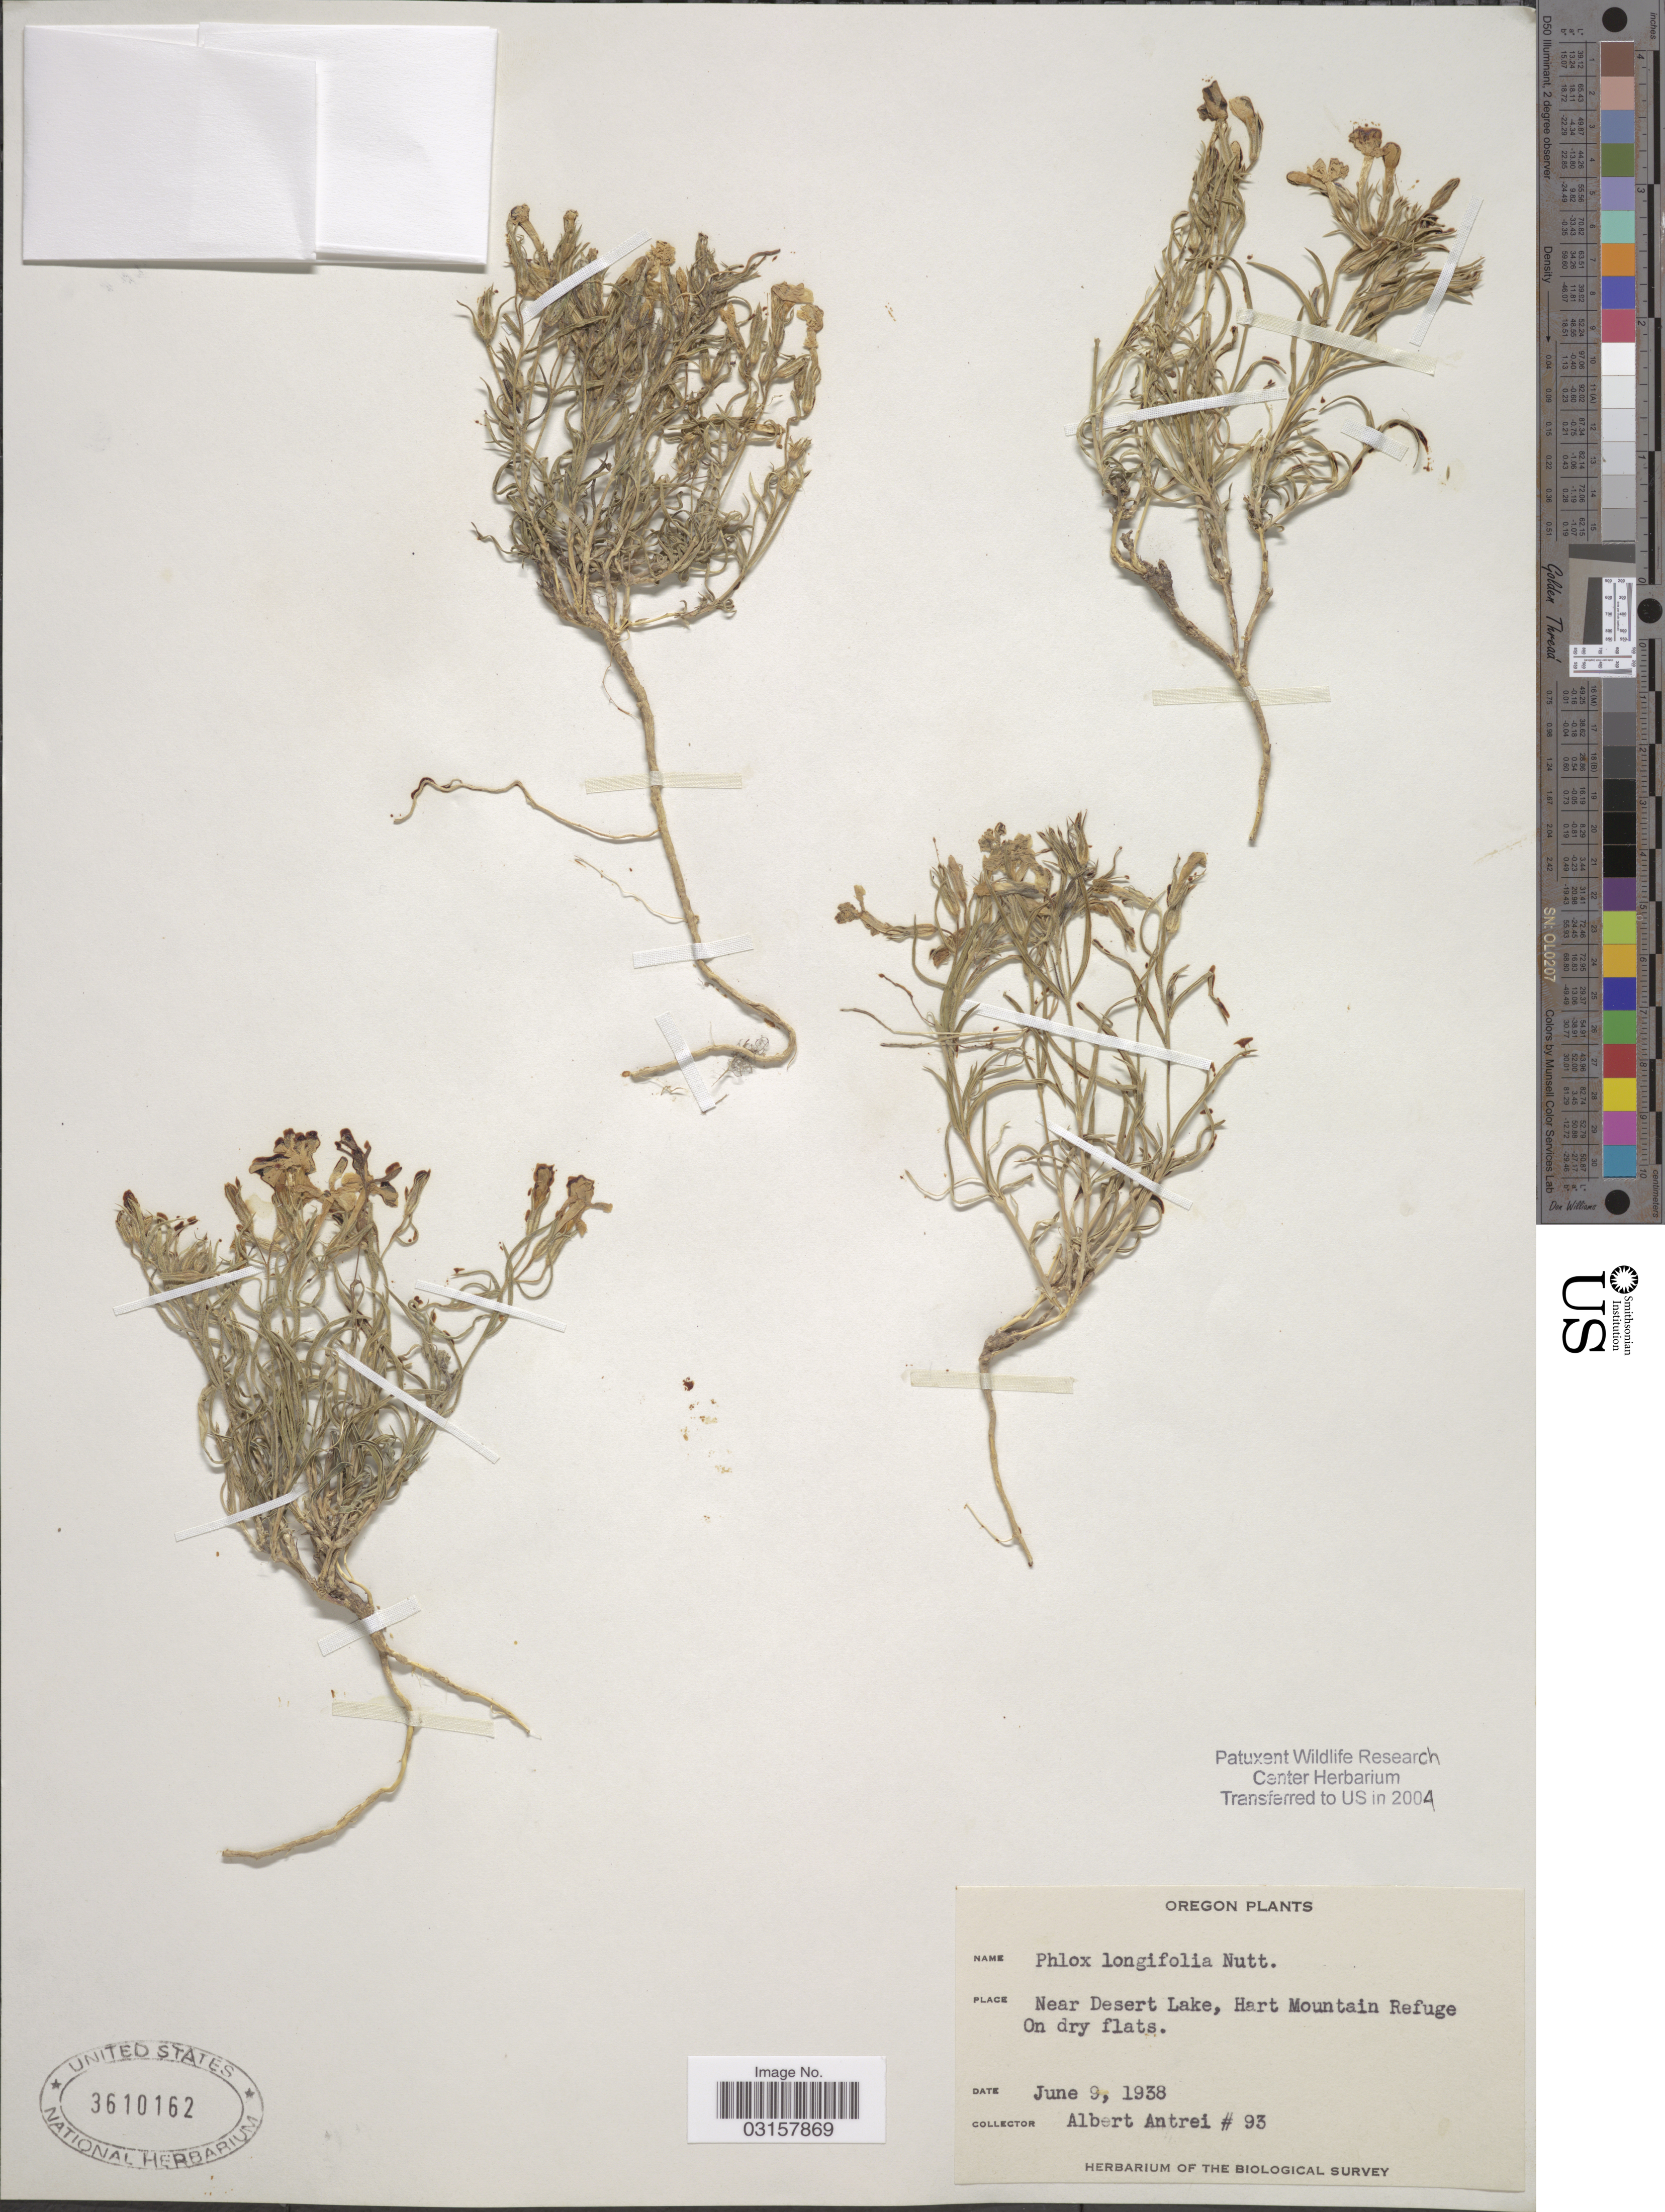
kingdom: Plantae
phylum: Tracheophyta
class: Magnoliopsida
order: Ericales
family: Polemoniaceae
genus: Phlox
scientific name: Phlox longifolia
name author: Nutt.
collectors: A. Antrei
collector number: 93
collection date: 1938-06-09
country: United States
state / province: Oregon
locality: Near Desert Lake, Hart Mountain Refuge.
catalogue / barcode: US 3610162